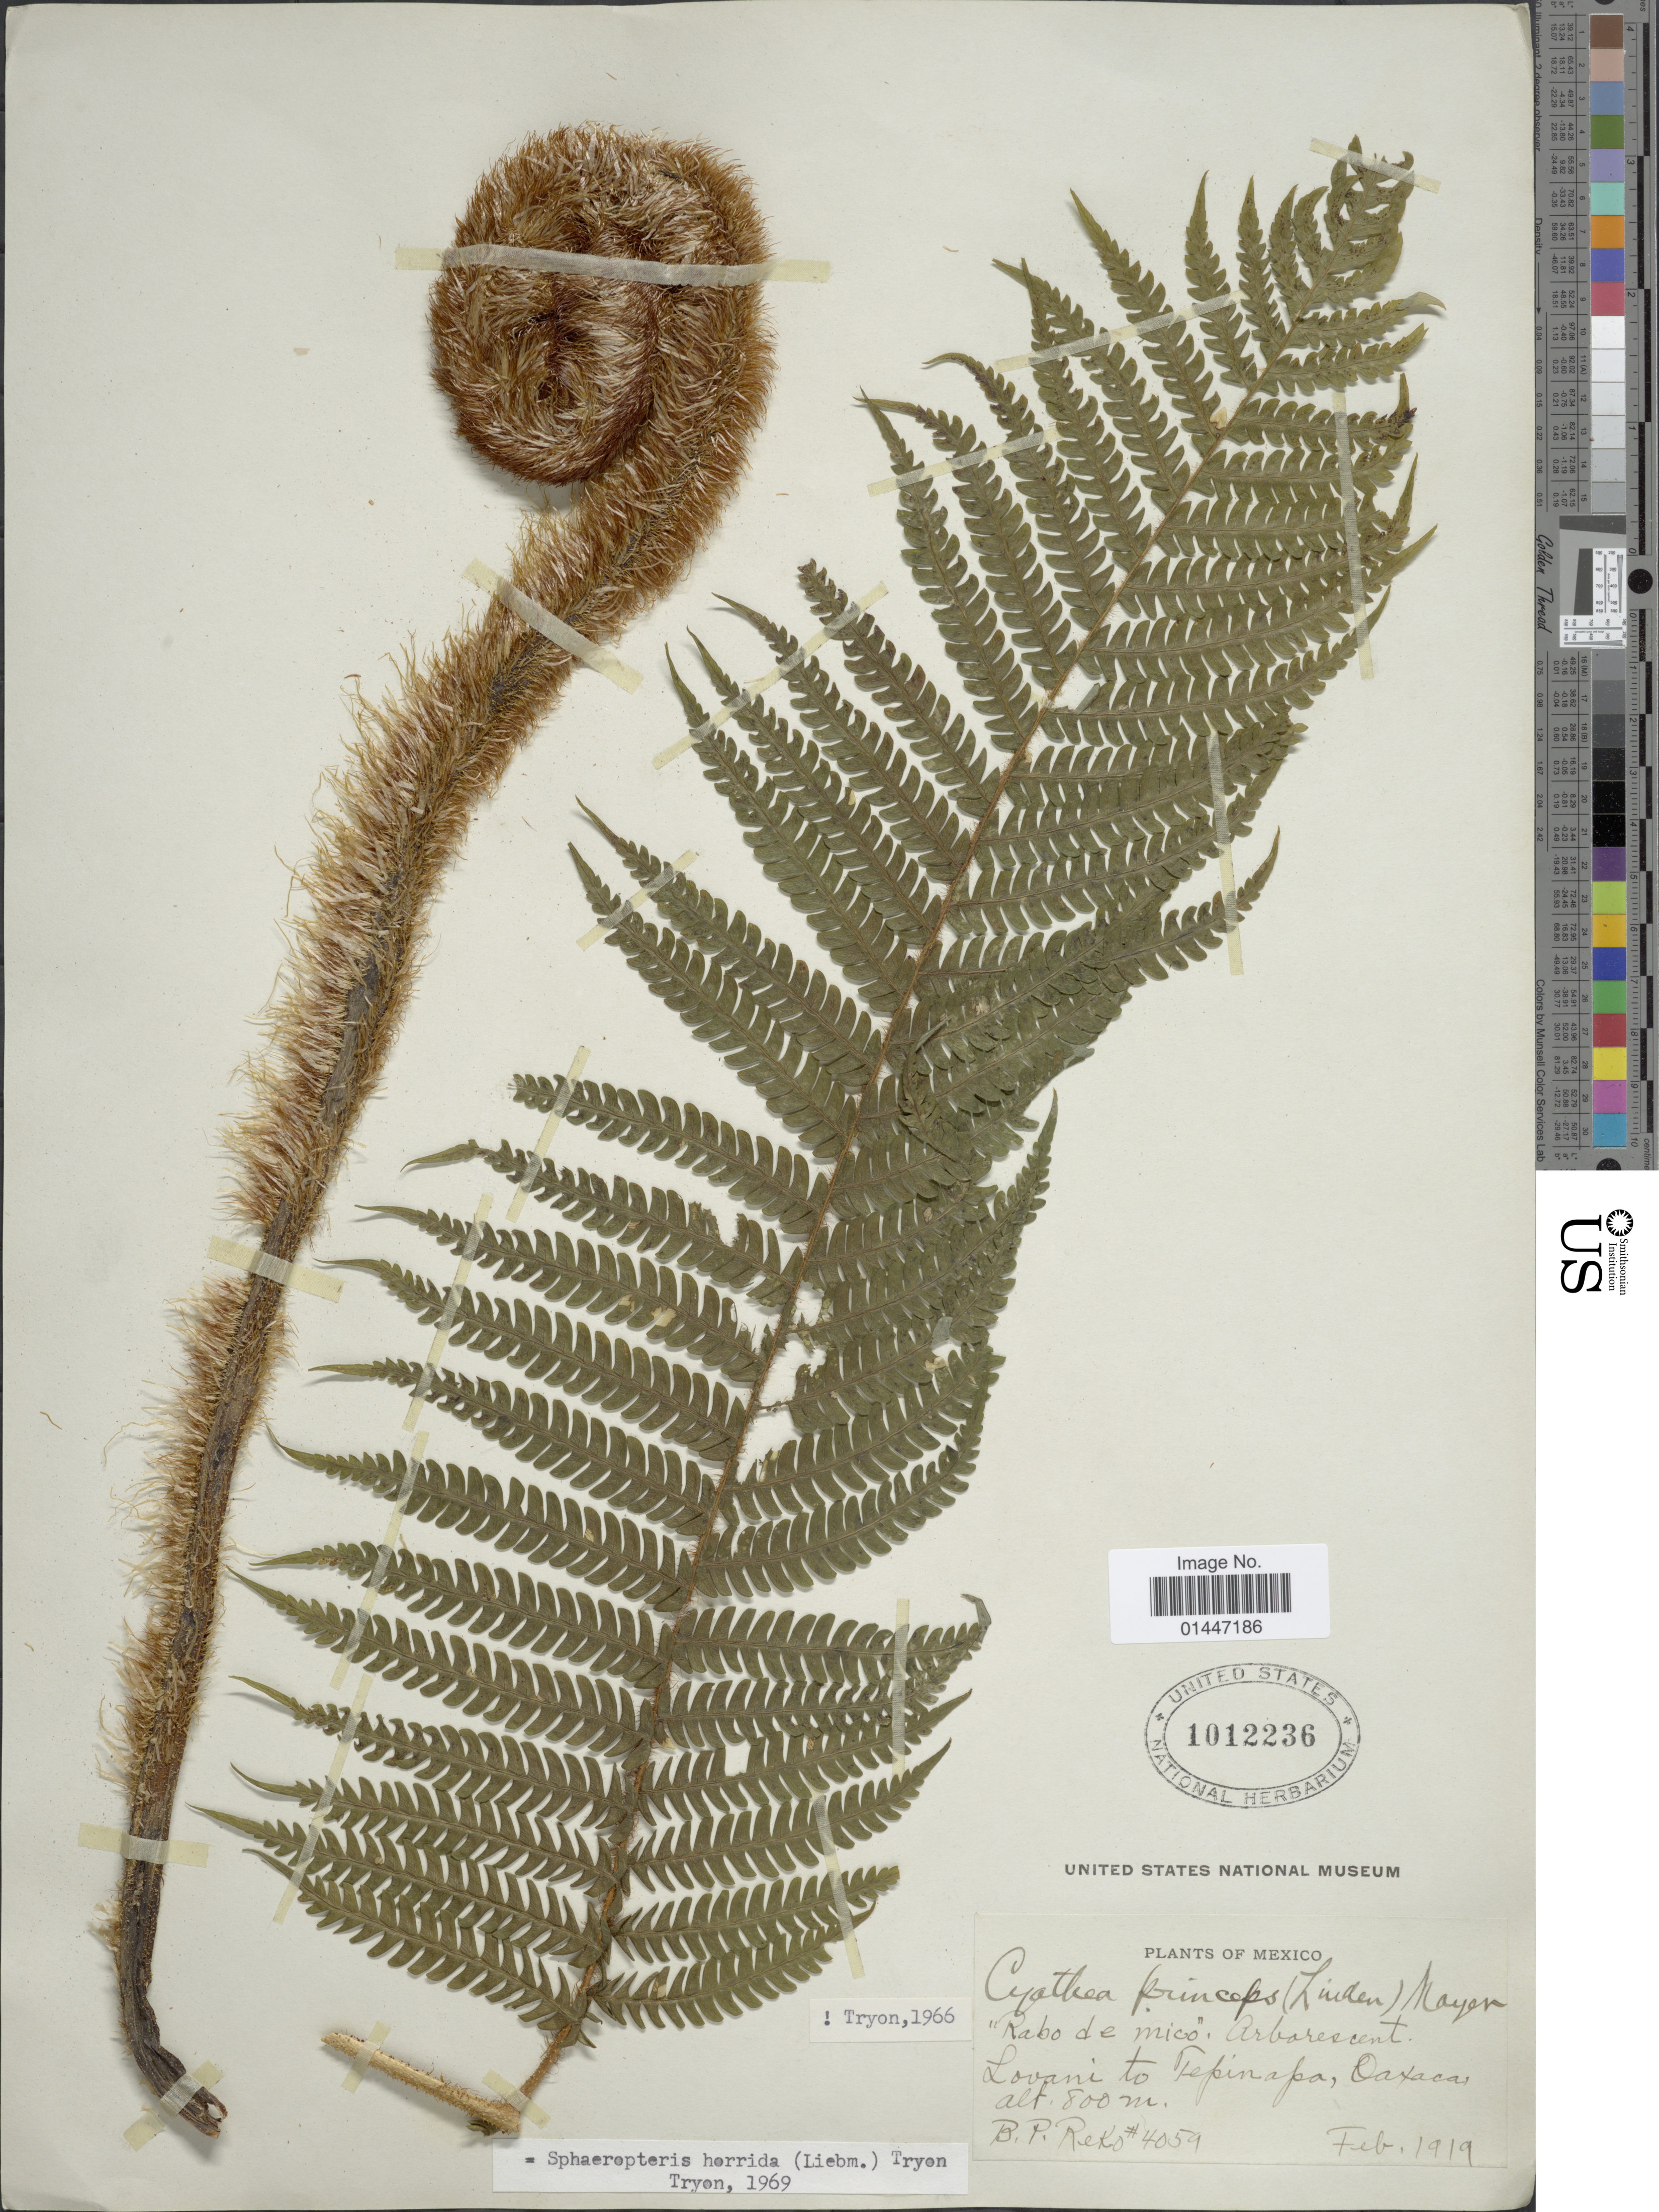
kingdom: Plantae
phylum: Tracheophyta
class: Polypodiopsida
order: Cyatheales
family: Cyatheaceae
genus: Sphaeropteris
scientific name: Sphaeropteris horrida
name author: (Liebm.) R.M. Tryon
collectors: B. P. Reko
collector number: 4059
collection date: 1919-02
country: Mexico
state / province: Oaxaca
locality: Lovani to Tepinapa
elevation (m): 800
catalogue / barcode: US 1012236